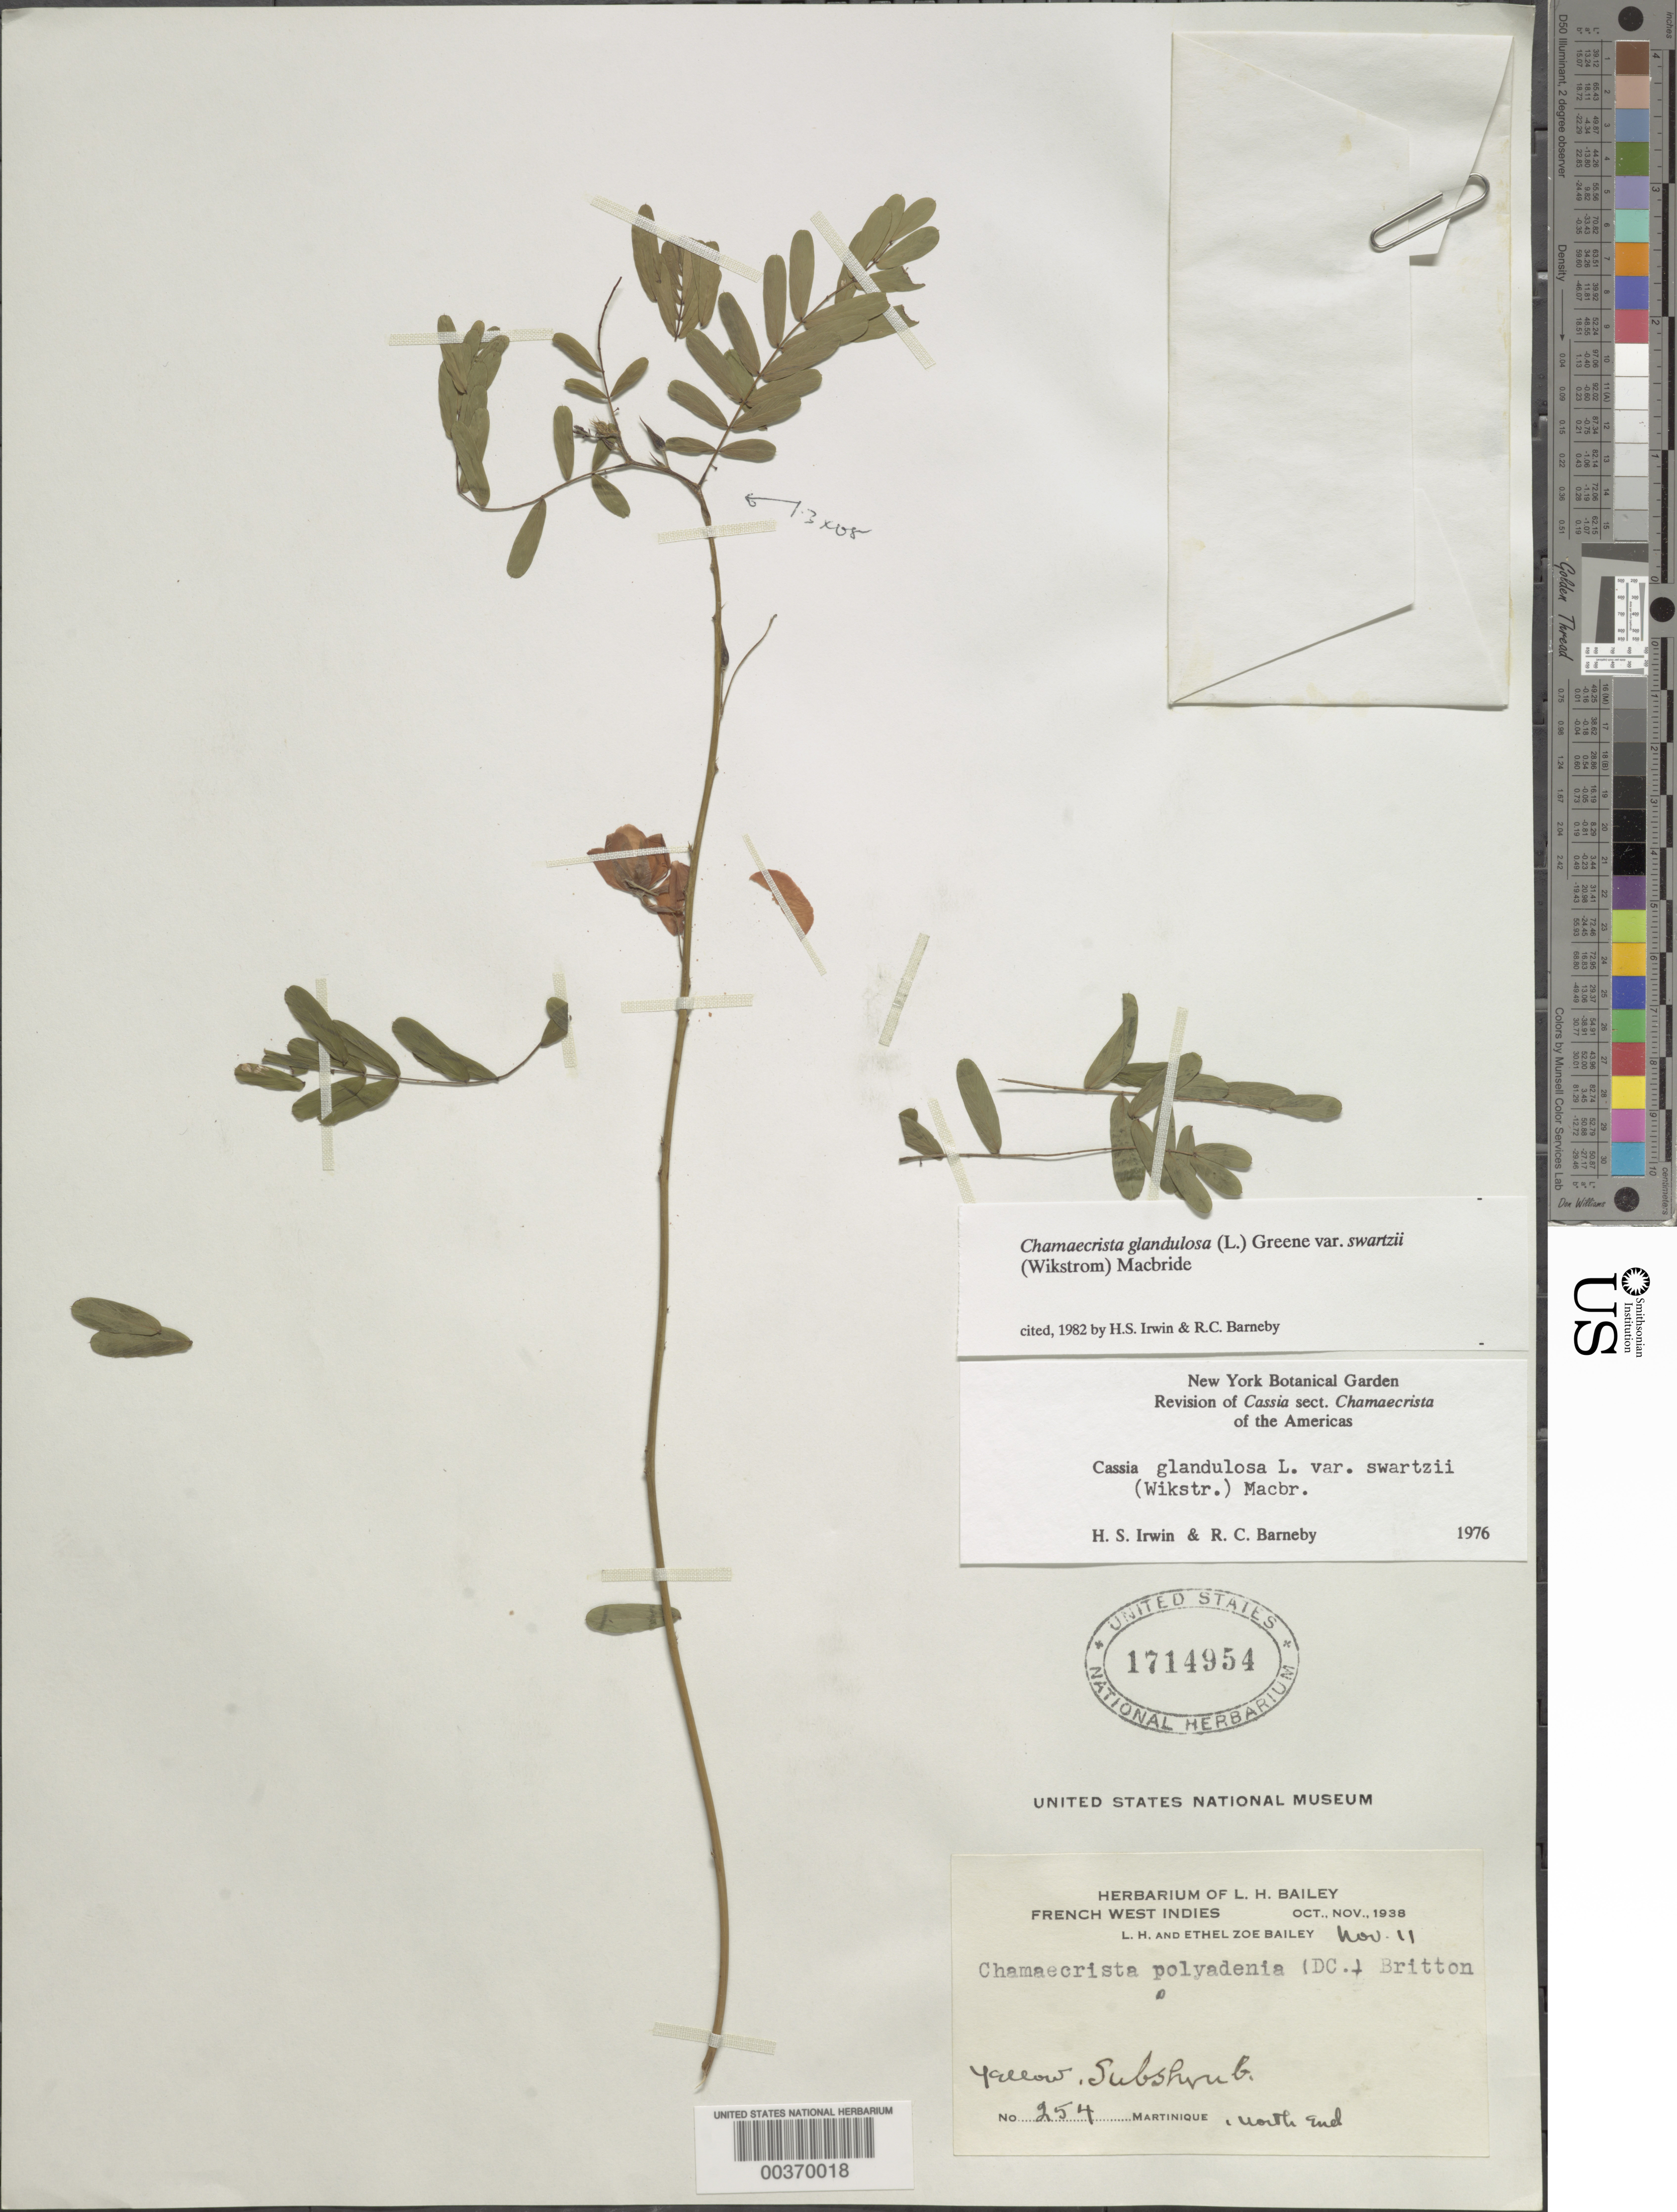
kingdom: Plantae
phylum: Tracheophyta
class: Magnoliopsida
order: Fabales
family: Fabaceae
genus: Chamaecrista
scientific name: Chamaecrista glandulosa var. swartzii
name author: (Wikstr.) H.S. Irwin & Barneby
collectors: L. H. Bailey & E. Z. Bailey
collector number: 254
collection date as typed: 11 Nov 1938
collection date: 1938-11-11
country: Martinique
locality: North end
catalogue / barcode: US 1714954